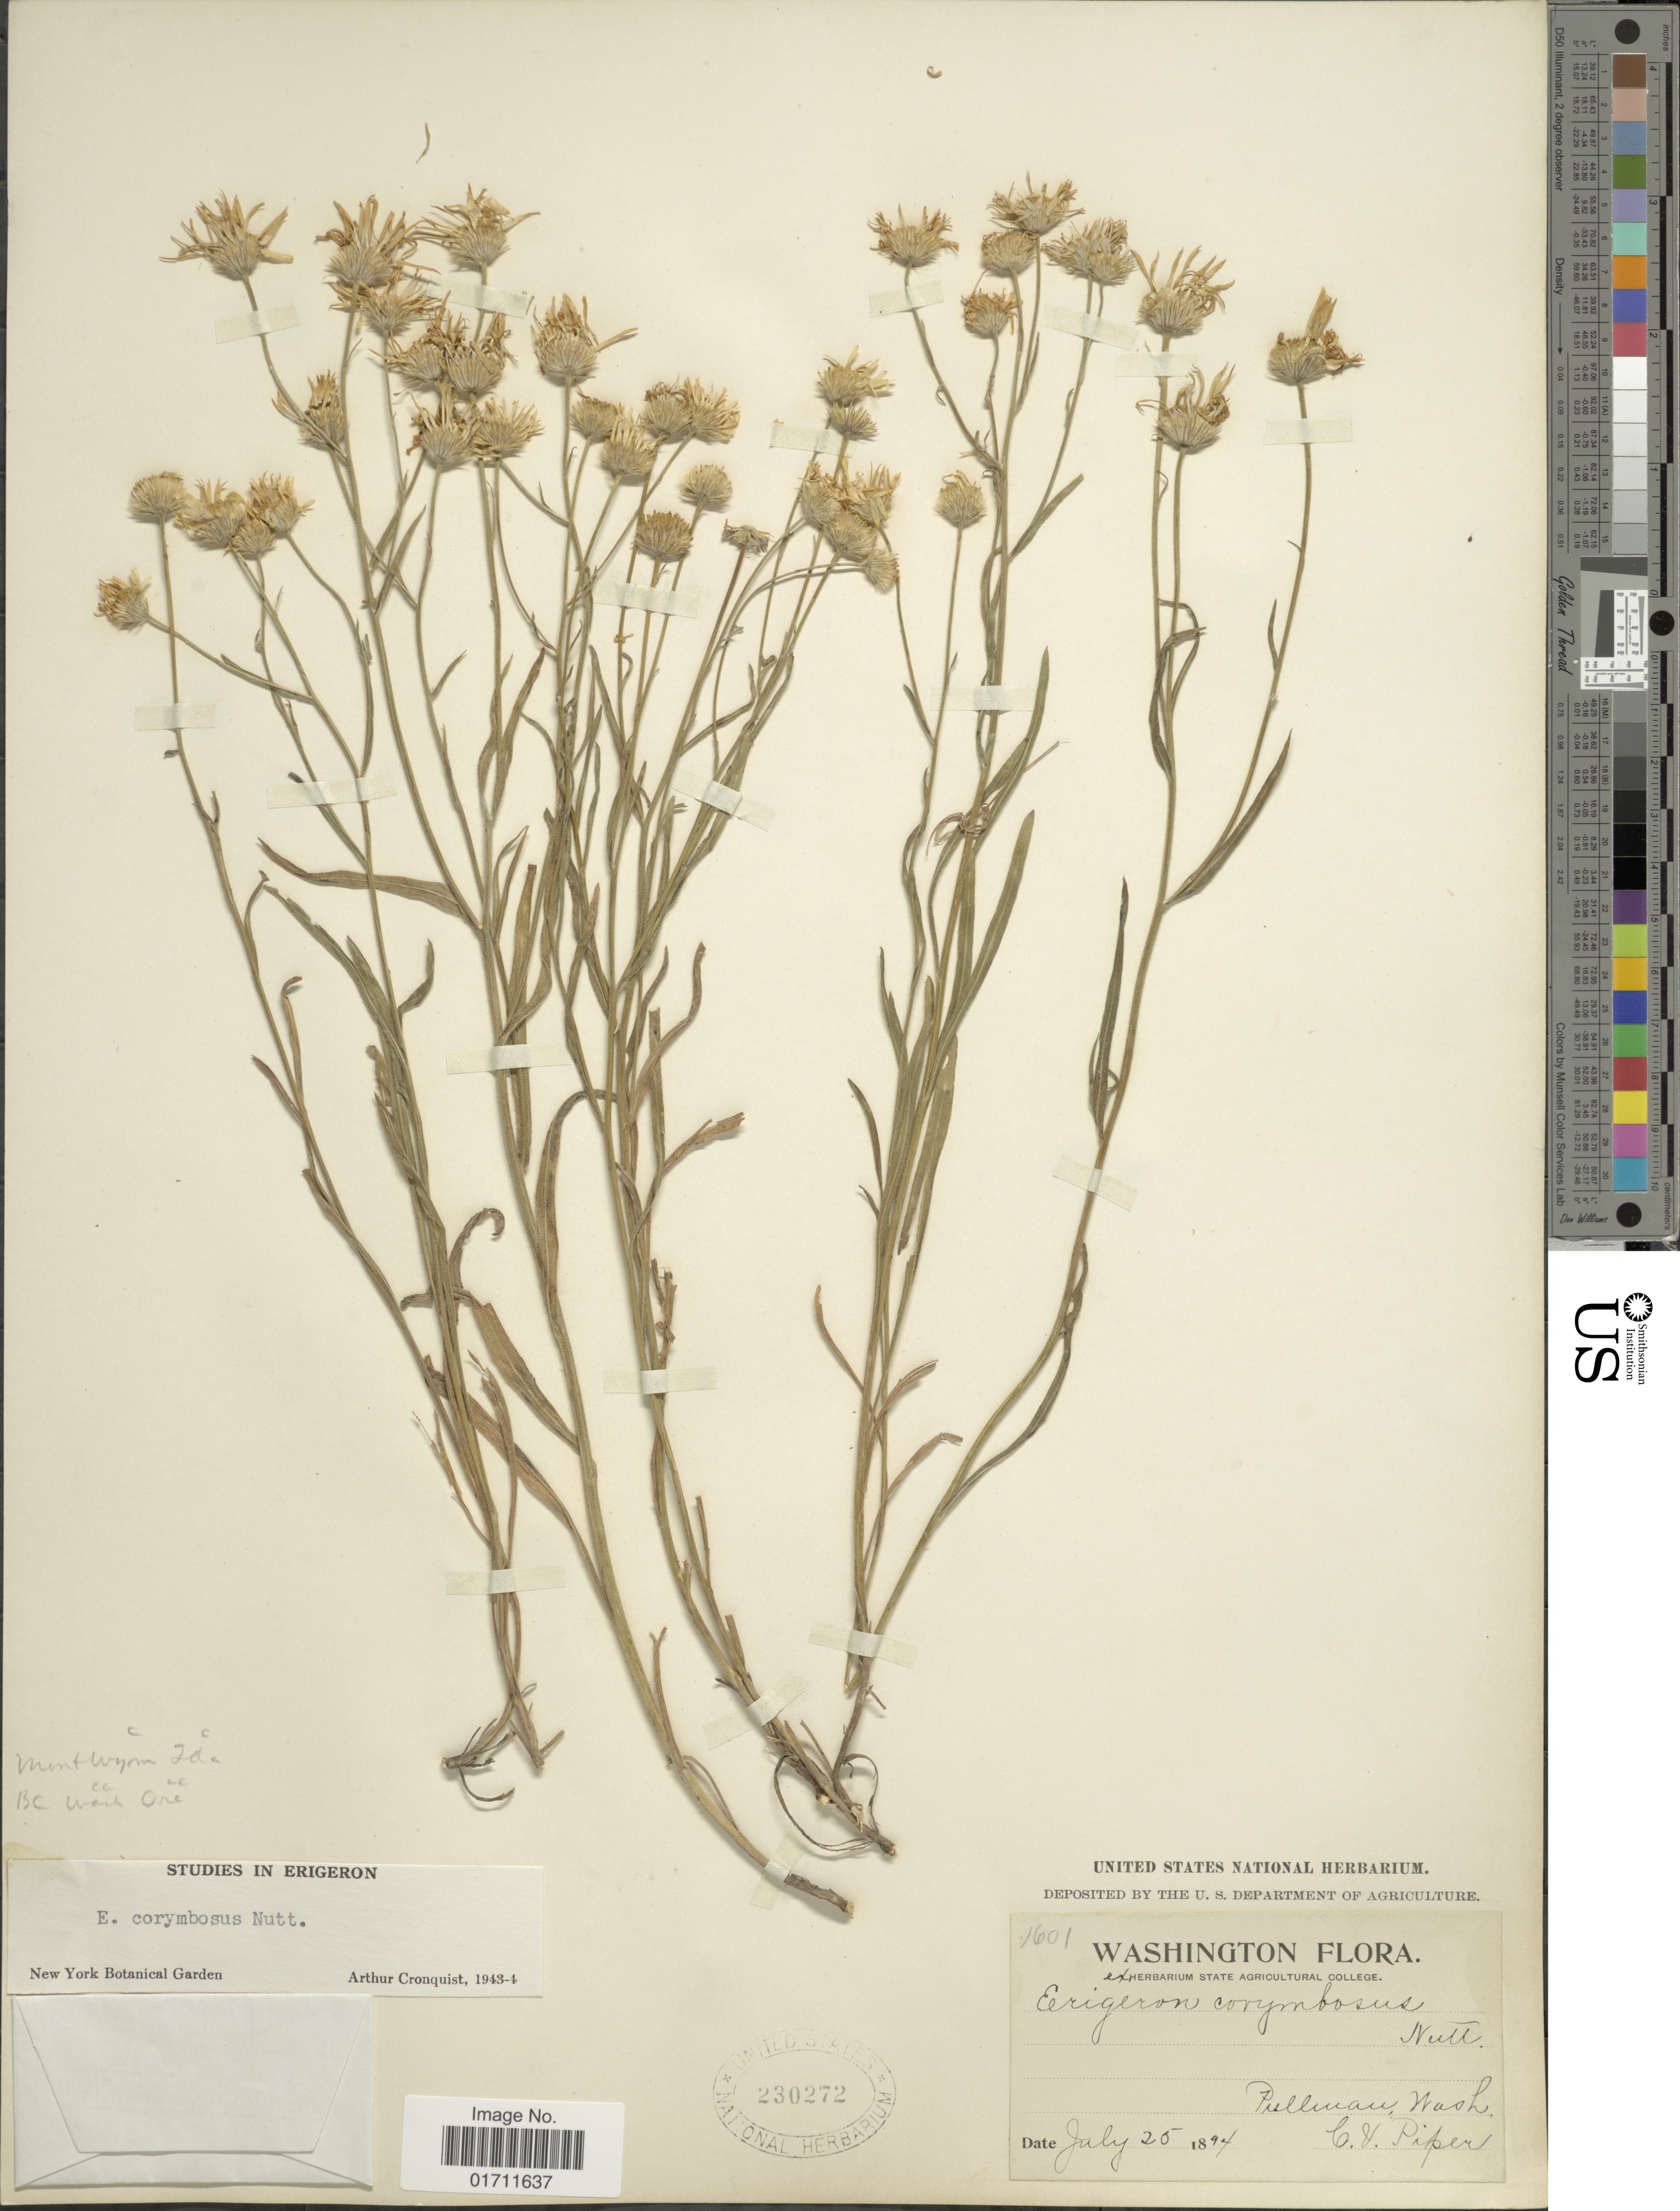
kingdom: Plantae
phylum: Tracheophyta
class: Magnoliopsida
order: Asterales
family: Asteraceae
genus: Erigeron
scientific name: Erigeron corymbosus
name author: Nutt.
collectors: C. V. Piper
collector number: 1601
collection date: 1894-07-25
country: United States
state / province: Washington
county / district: Whitman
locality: Pullman, Wash.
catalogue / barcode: US 230272